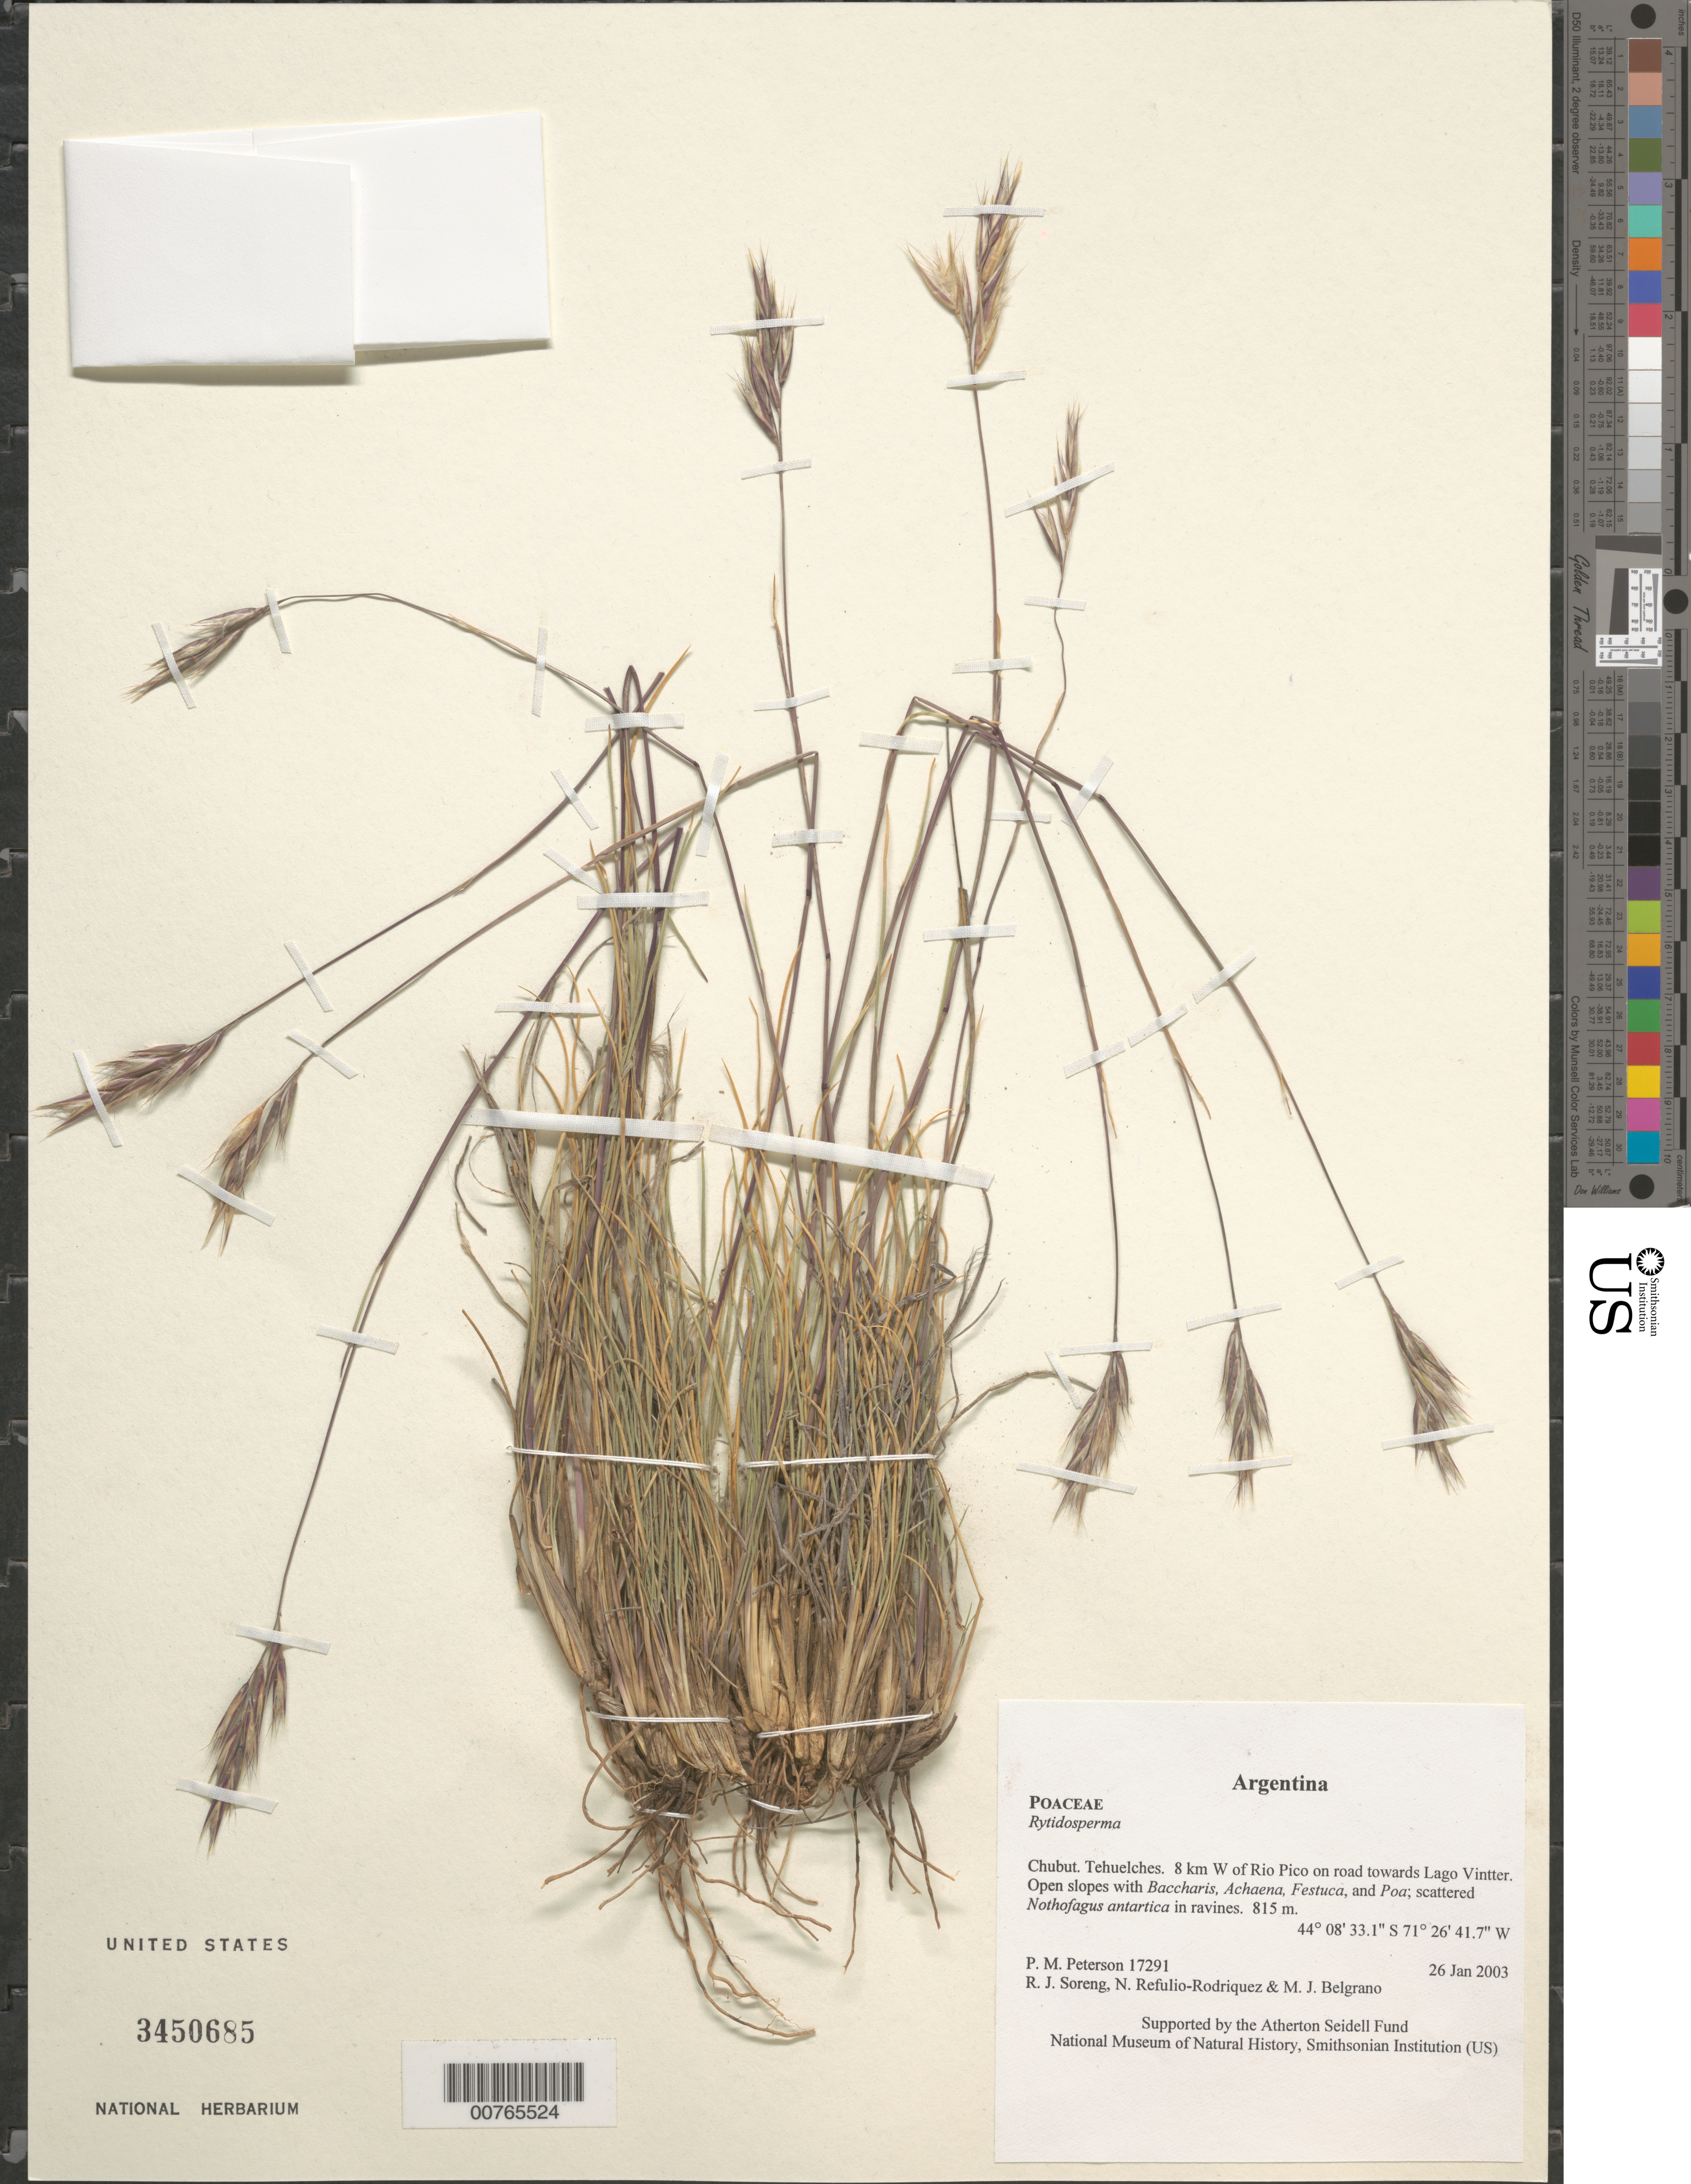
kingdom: Plantae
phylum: Tracheophyta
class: Liliopsida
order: Poales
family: Poaceae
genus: Rytidosperma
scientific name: Rytidosperma sp.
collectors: P. M. Peterson, R. J. Soreng, N. Refulio-Rodríguez & M. Belgrano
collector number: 17291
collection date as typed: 26 Jan 2003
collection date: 2003-01-26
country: Argentina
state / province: Chubut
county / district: Tehuelches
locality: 8 km W of Rio Pico on road towards Lago Vintter. Open slopes with Baccharis, Achaena, Festuca, and Poa; scattered Nothofagus antartica in ravines.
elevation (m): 815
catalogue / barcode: US 3450685